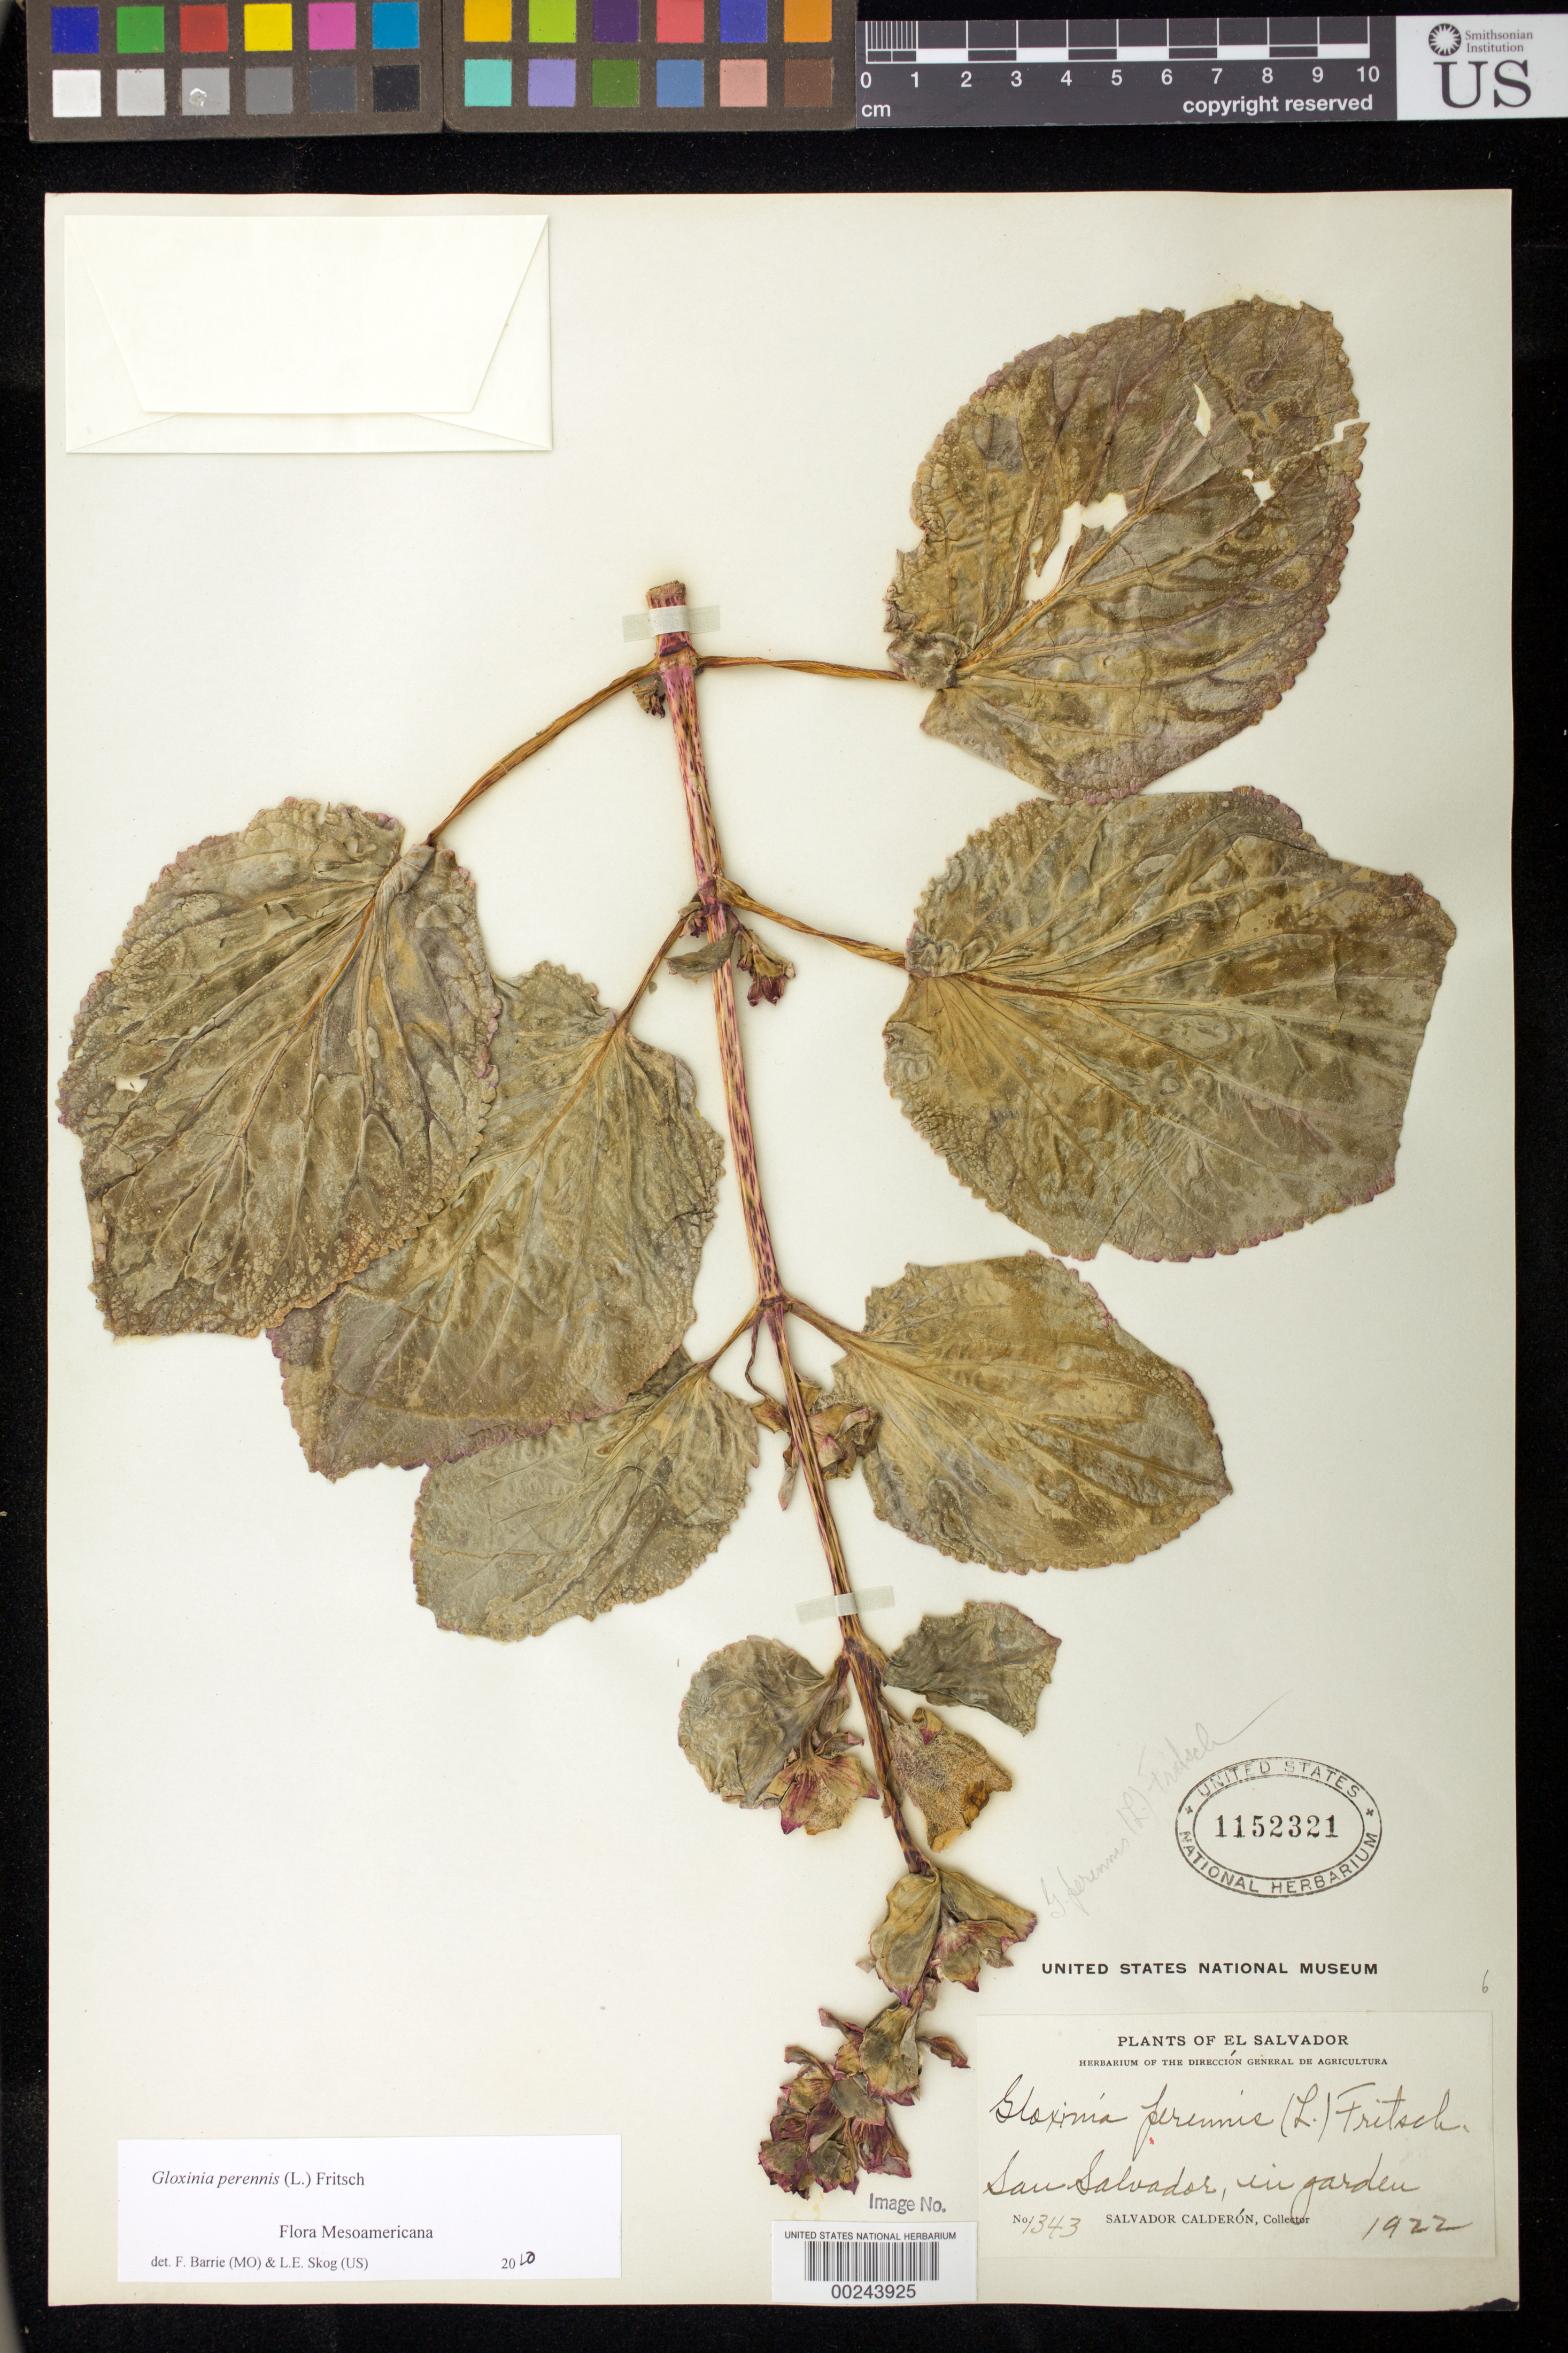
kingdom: Plantae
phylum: Tracheophyta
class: Magnoliopsida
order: Lamiales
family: Gesneriaceae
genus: Gloxinia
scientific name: Gloxinia perennis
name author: (L.) Fritsch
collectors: S. Calderón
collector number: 1343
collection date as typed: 1922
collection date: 1922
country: El Salvador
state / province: San Salvador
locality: San Salvador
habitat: In garden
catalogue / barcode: US 1152321